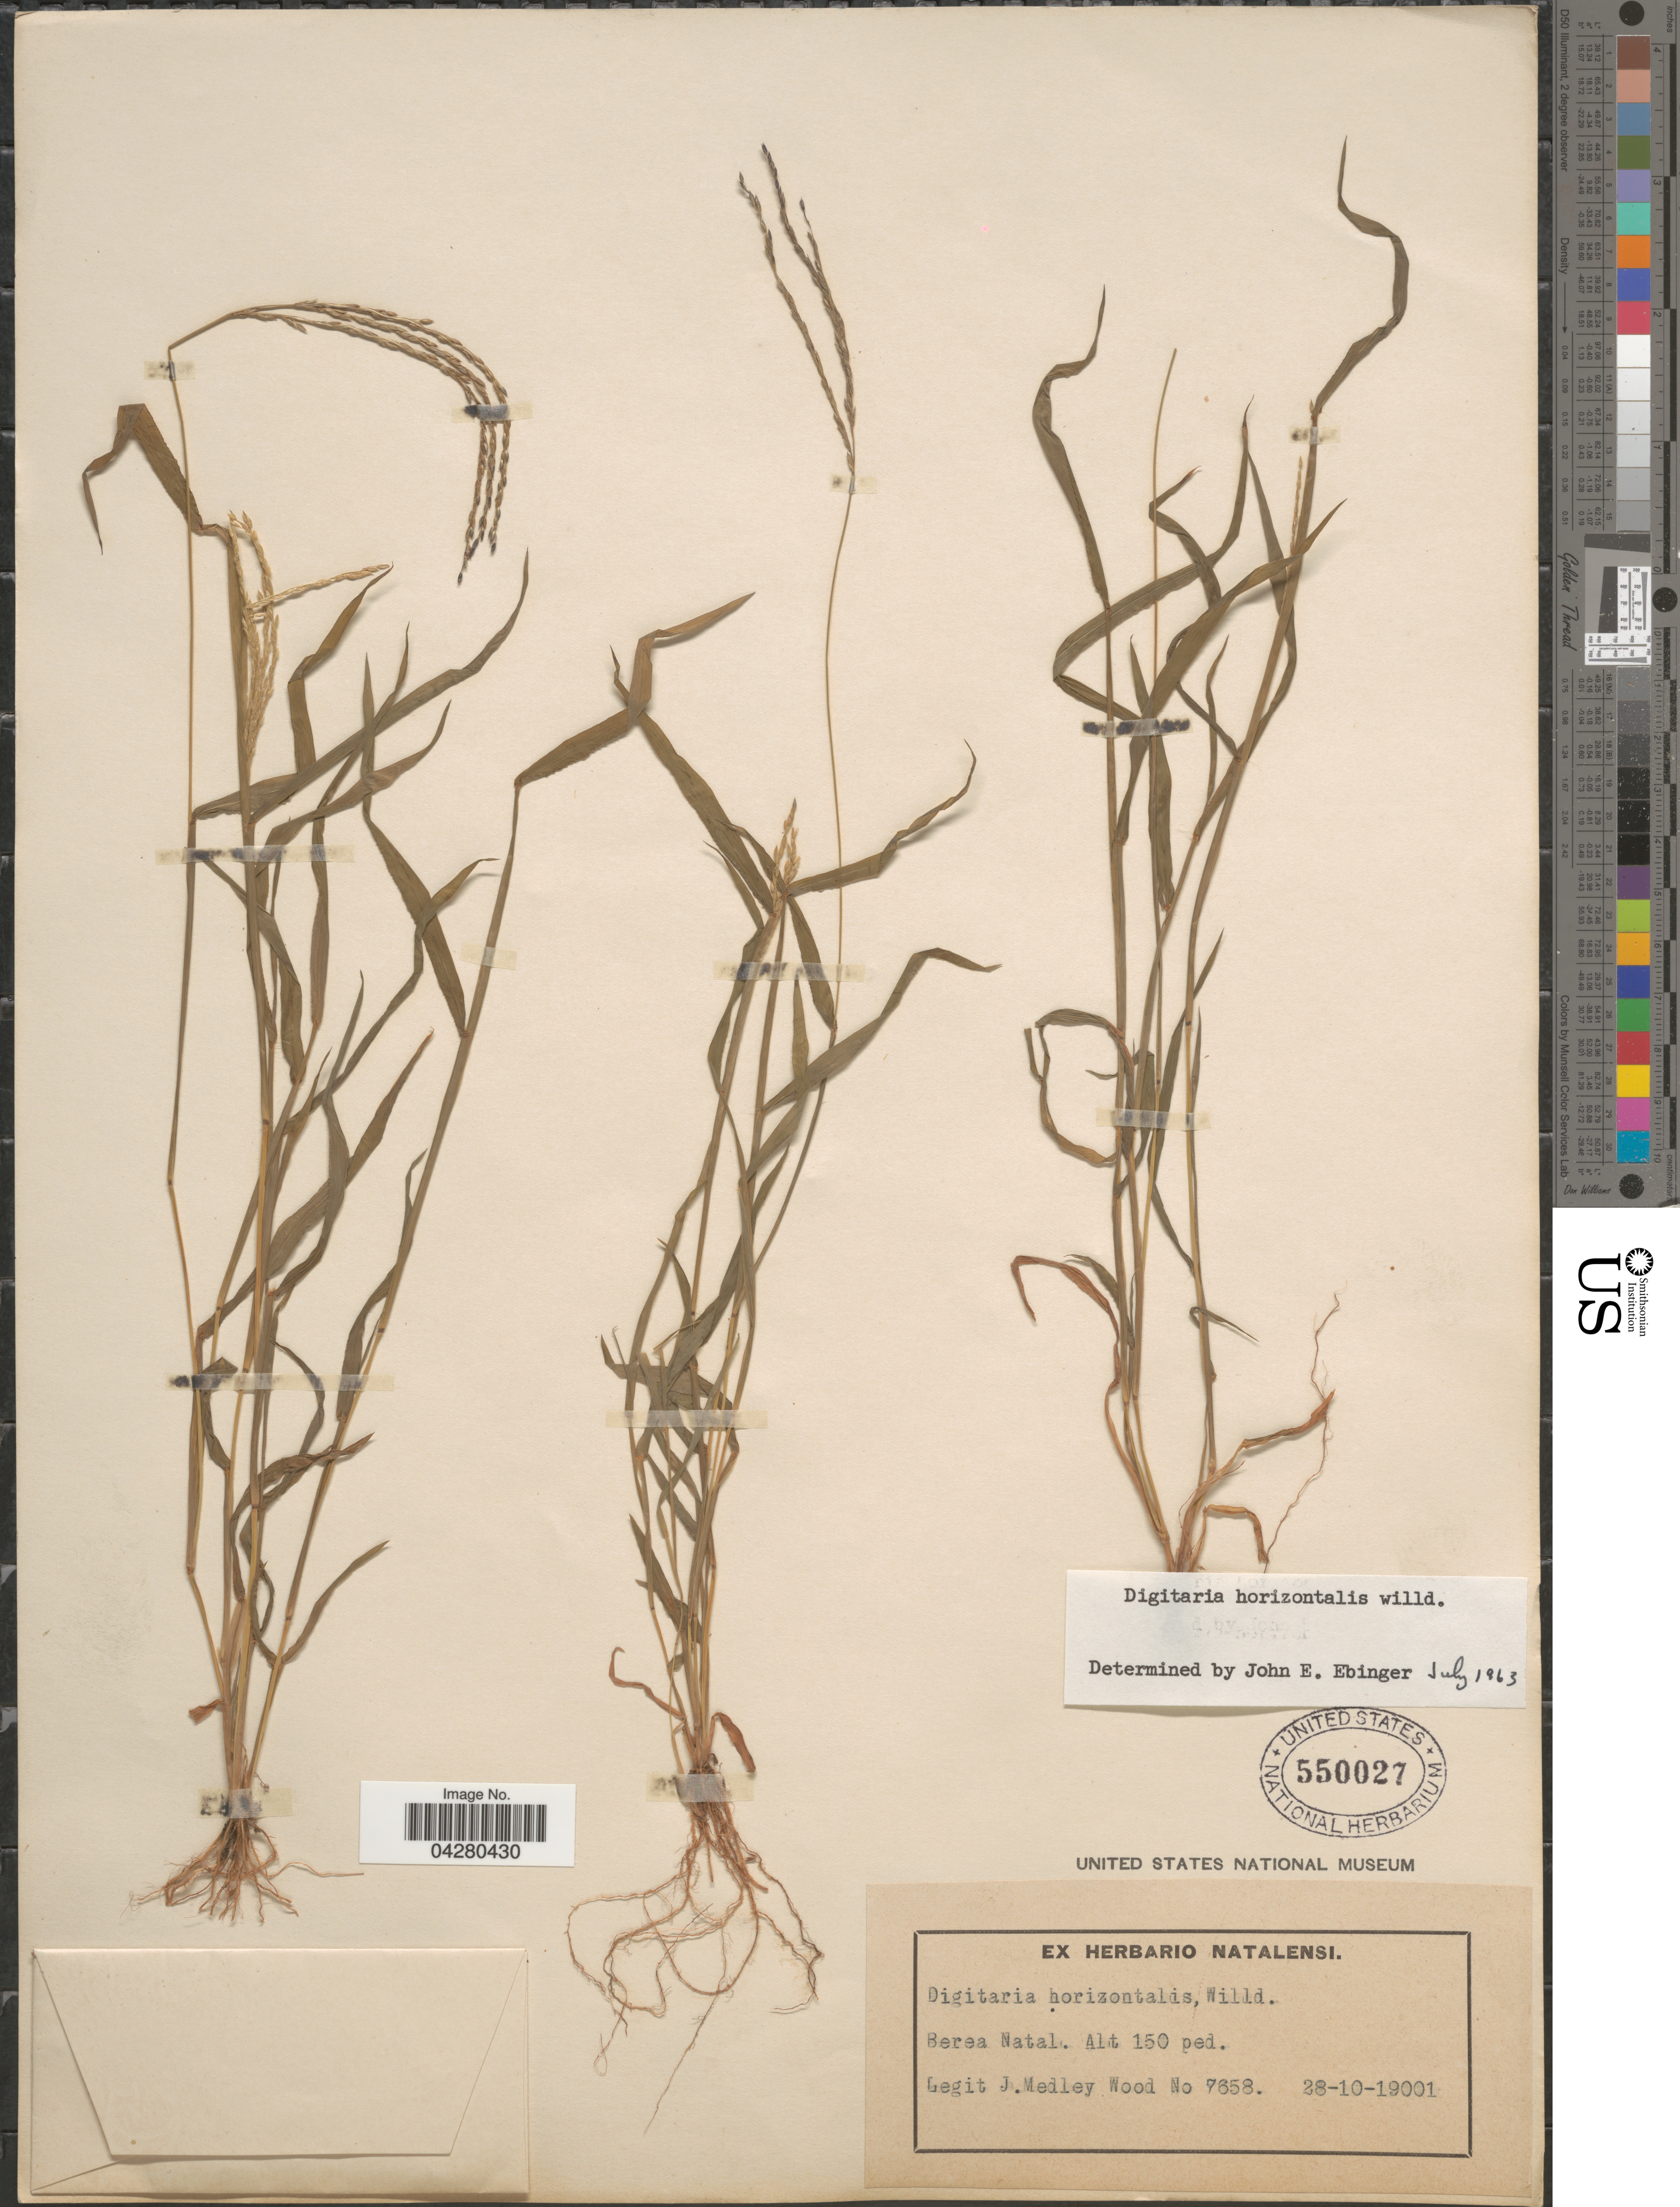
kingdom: Plantae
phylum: Tracheophyta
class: Liliopsida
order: Poales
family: Poaceae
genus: Digitaria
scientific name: Digitaria horizontalis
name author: Willd.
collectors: J. M. Wood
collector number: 7658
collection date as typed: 28-10-19001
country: Lesotho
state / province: Berea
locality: Berea Natal.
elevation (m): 46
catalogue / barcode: US 550027